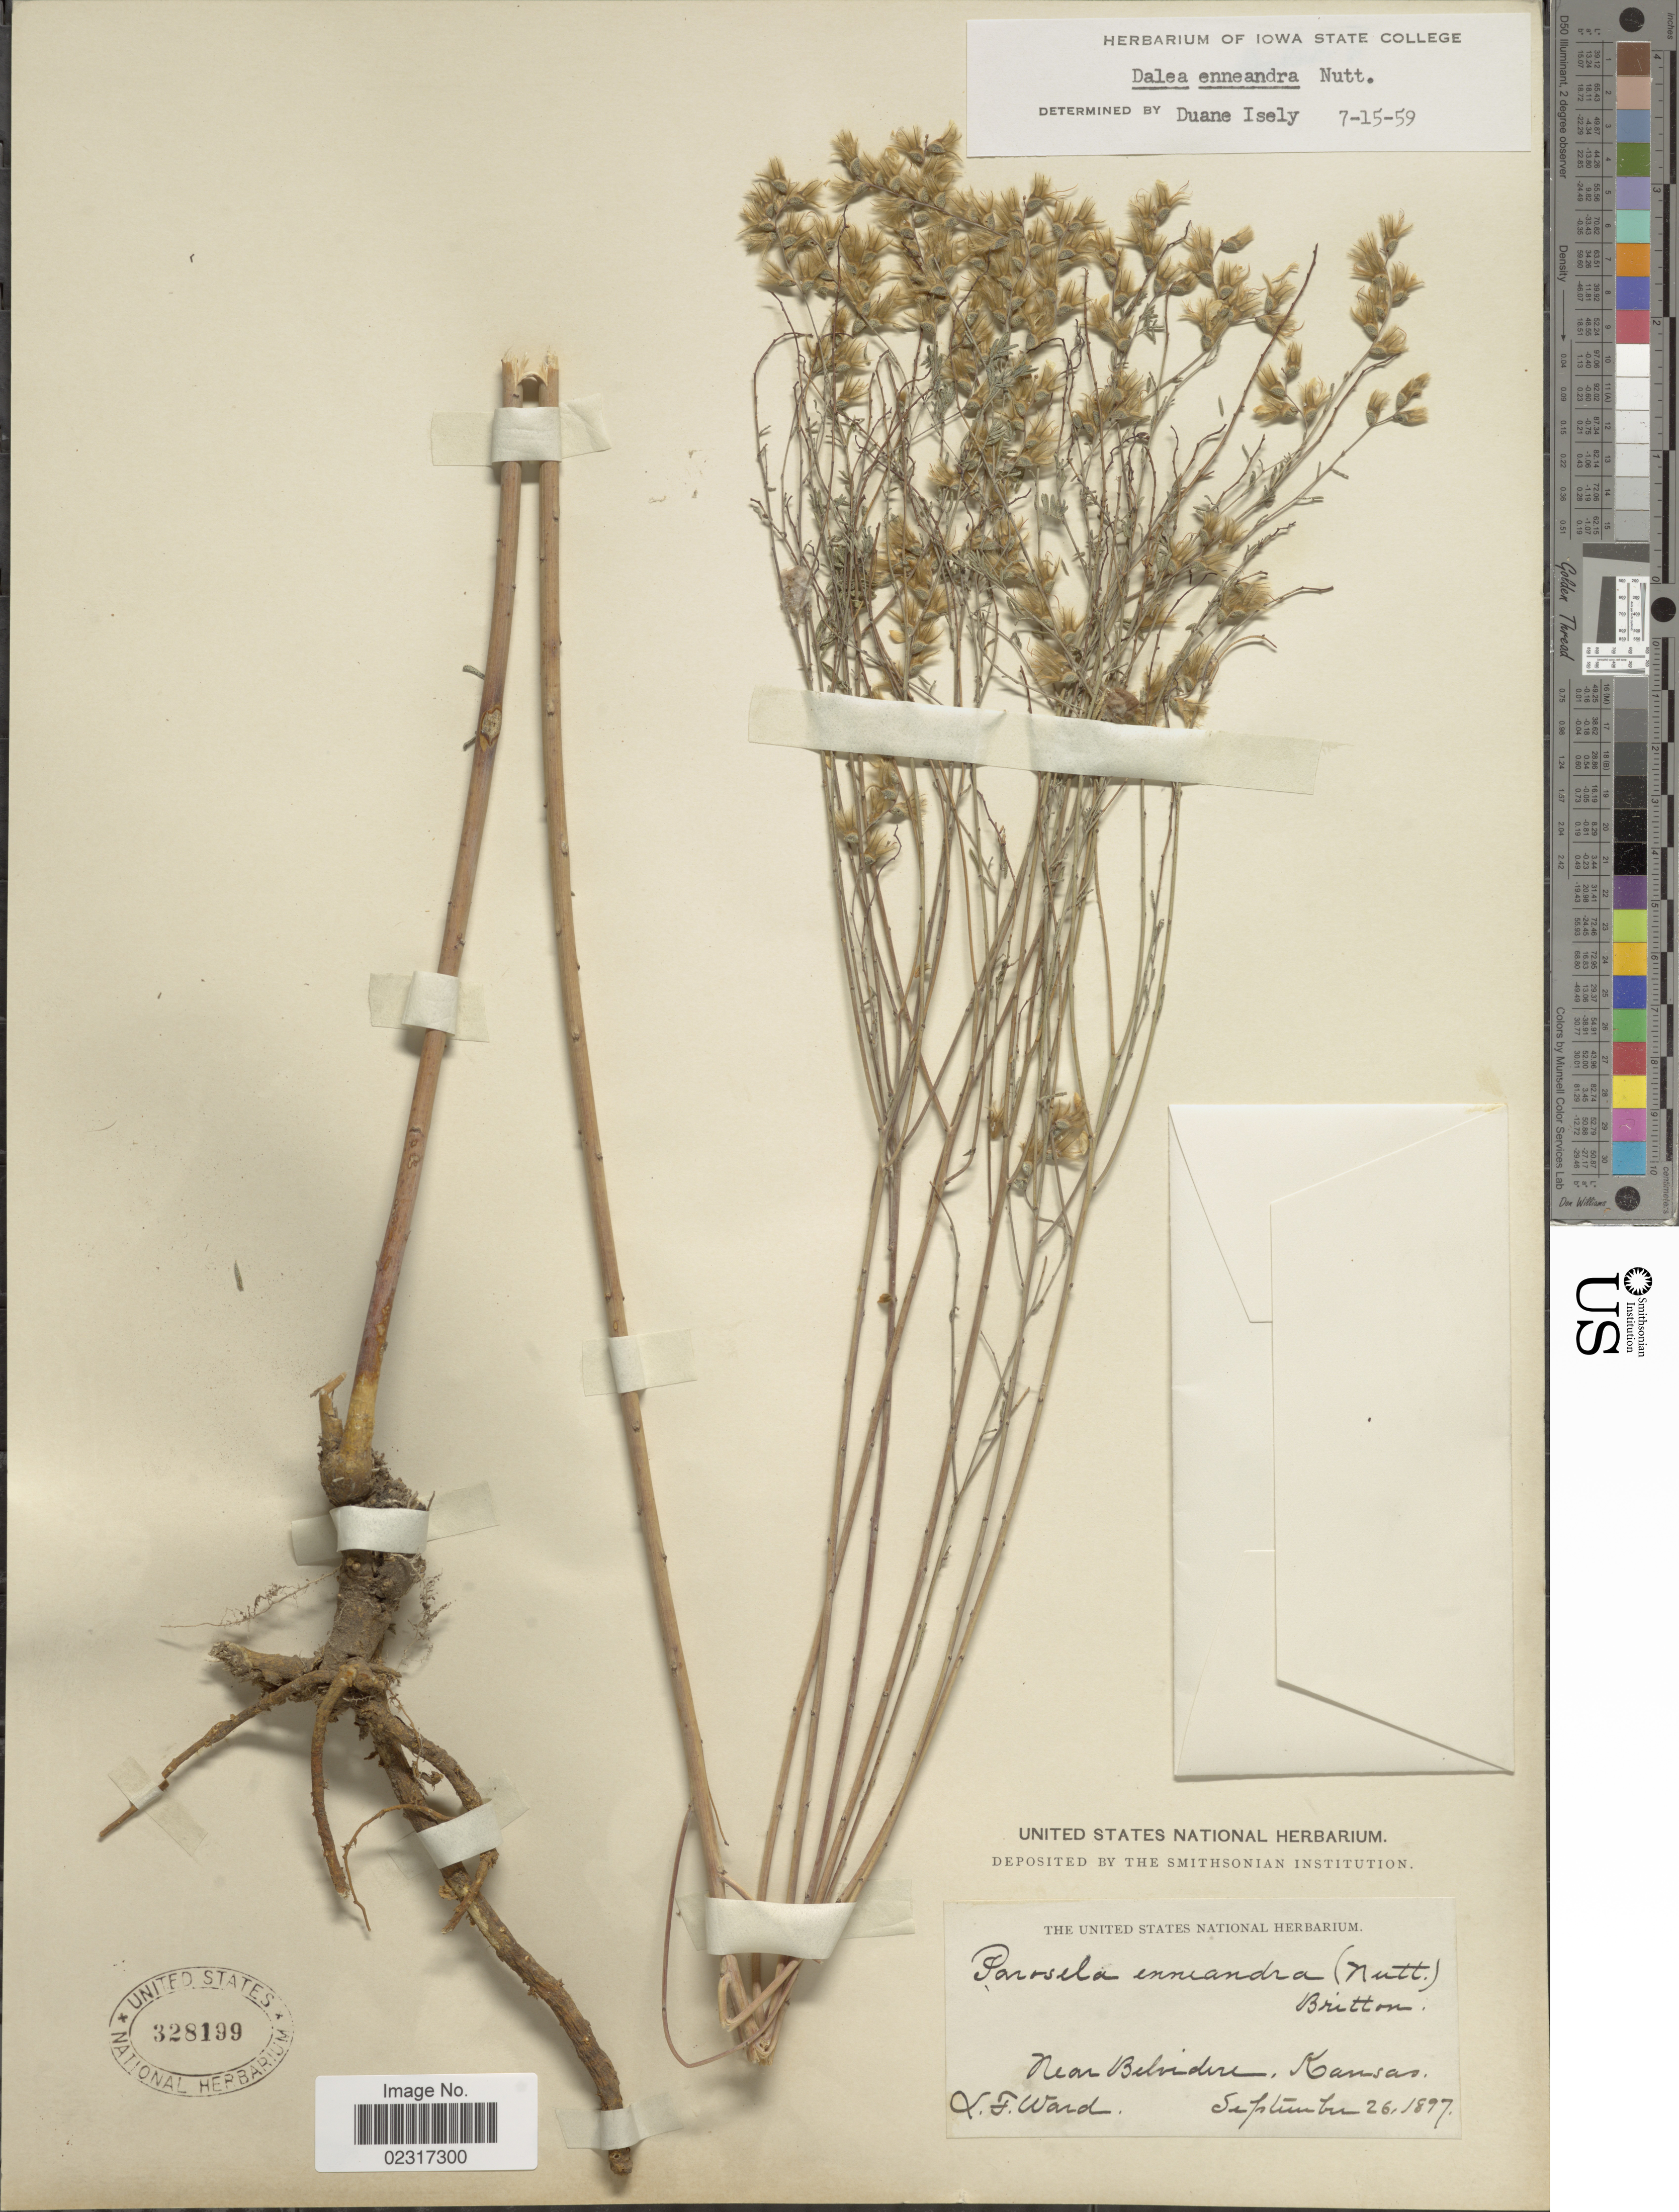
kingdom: Plantae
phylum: Tracheophyta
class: Magnoliopsida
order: Fabales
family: Fabaceae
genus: Dalea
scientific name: Dalea enneandra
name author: Nutt.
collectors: L. Ward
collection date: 1897-09-26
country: United States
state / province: Kansas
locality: Near Belvidere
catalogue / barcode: US 328199